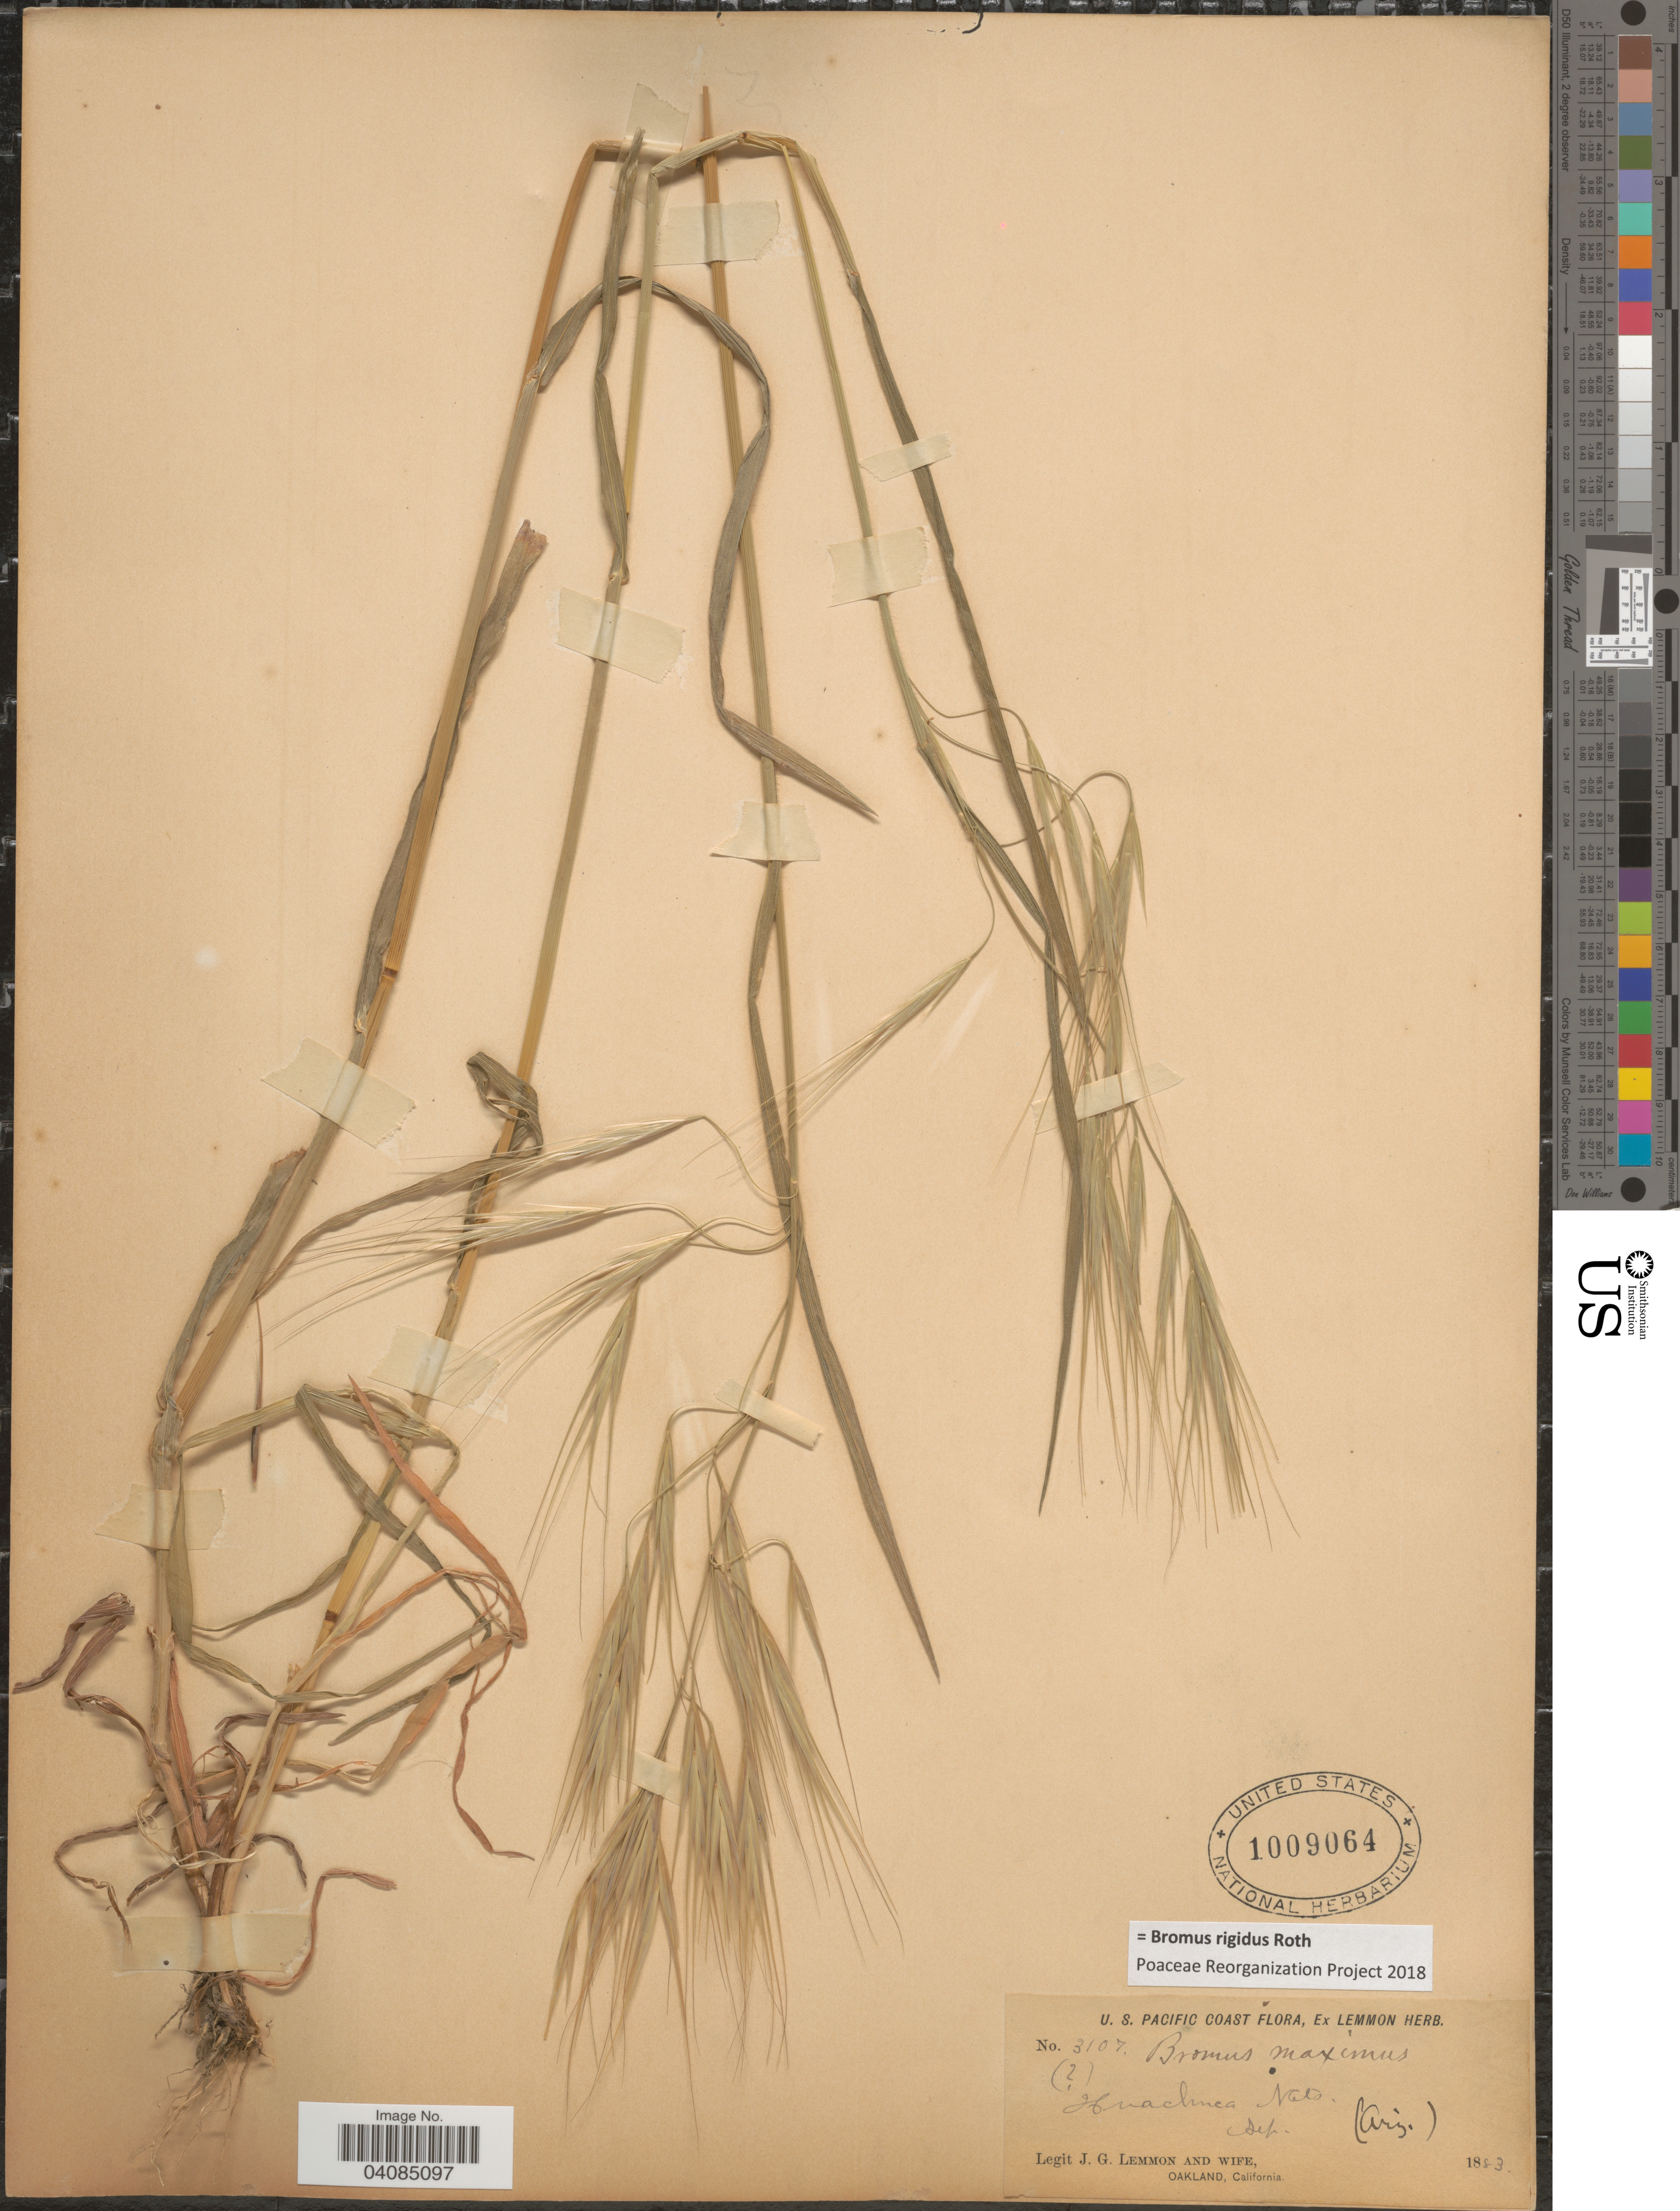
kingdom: Plantae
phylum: Tracheophyta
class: Liliopsida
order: Poales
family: Poaceae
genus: Bromus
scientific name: Bromus rigidus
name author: Roth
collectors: J. Lemmon & Mrs. J. G. Lemmon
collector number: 3107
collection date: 1883-09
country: United States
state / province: Arizona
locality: U. S. Pacific Coast. Huachuca Mts.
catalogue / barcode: US 1009064